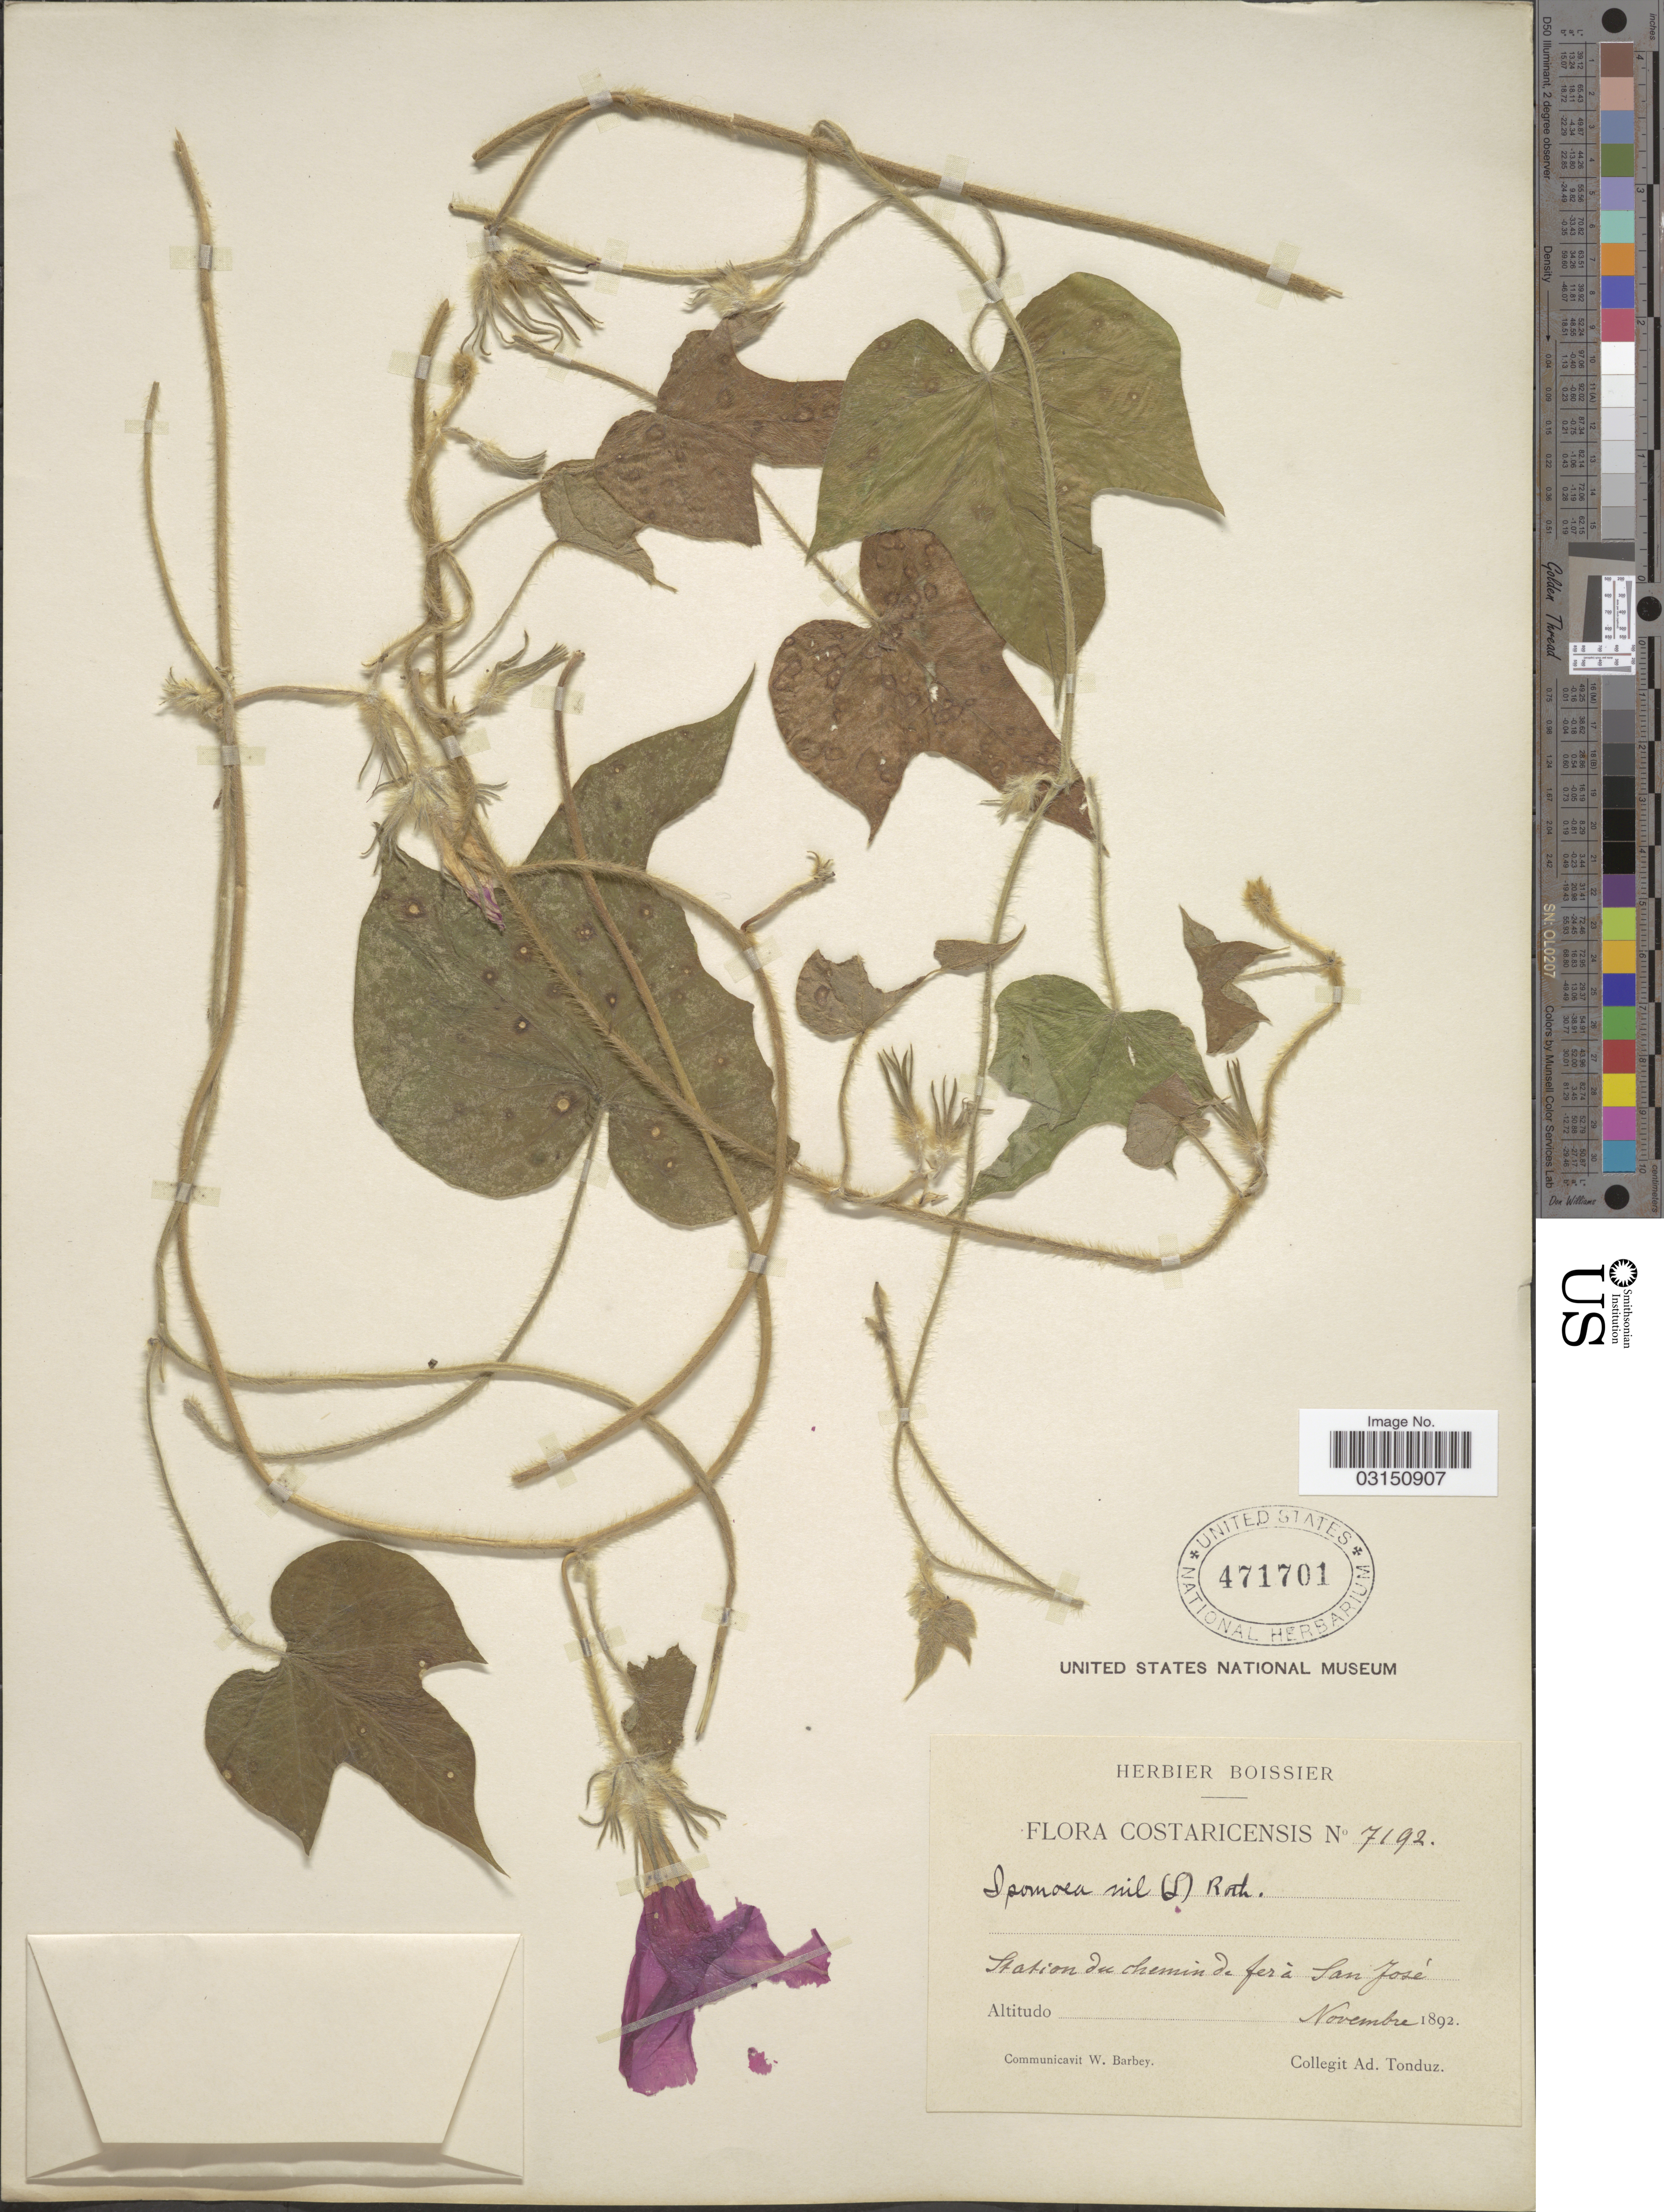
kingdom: Plantae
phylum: Tracheophyta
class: Magnoliopsida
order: Solanales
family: Convolvulaceae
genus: Ipomoea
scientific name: Ipomoea nil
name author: (L.) Roth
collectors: A. Tonduz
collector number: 7192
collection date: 1892-11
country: Costa Rica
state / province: San José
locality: Station de chemin de fer á San José.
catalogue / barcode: US 471701